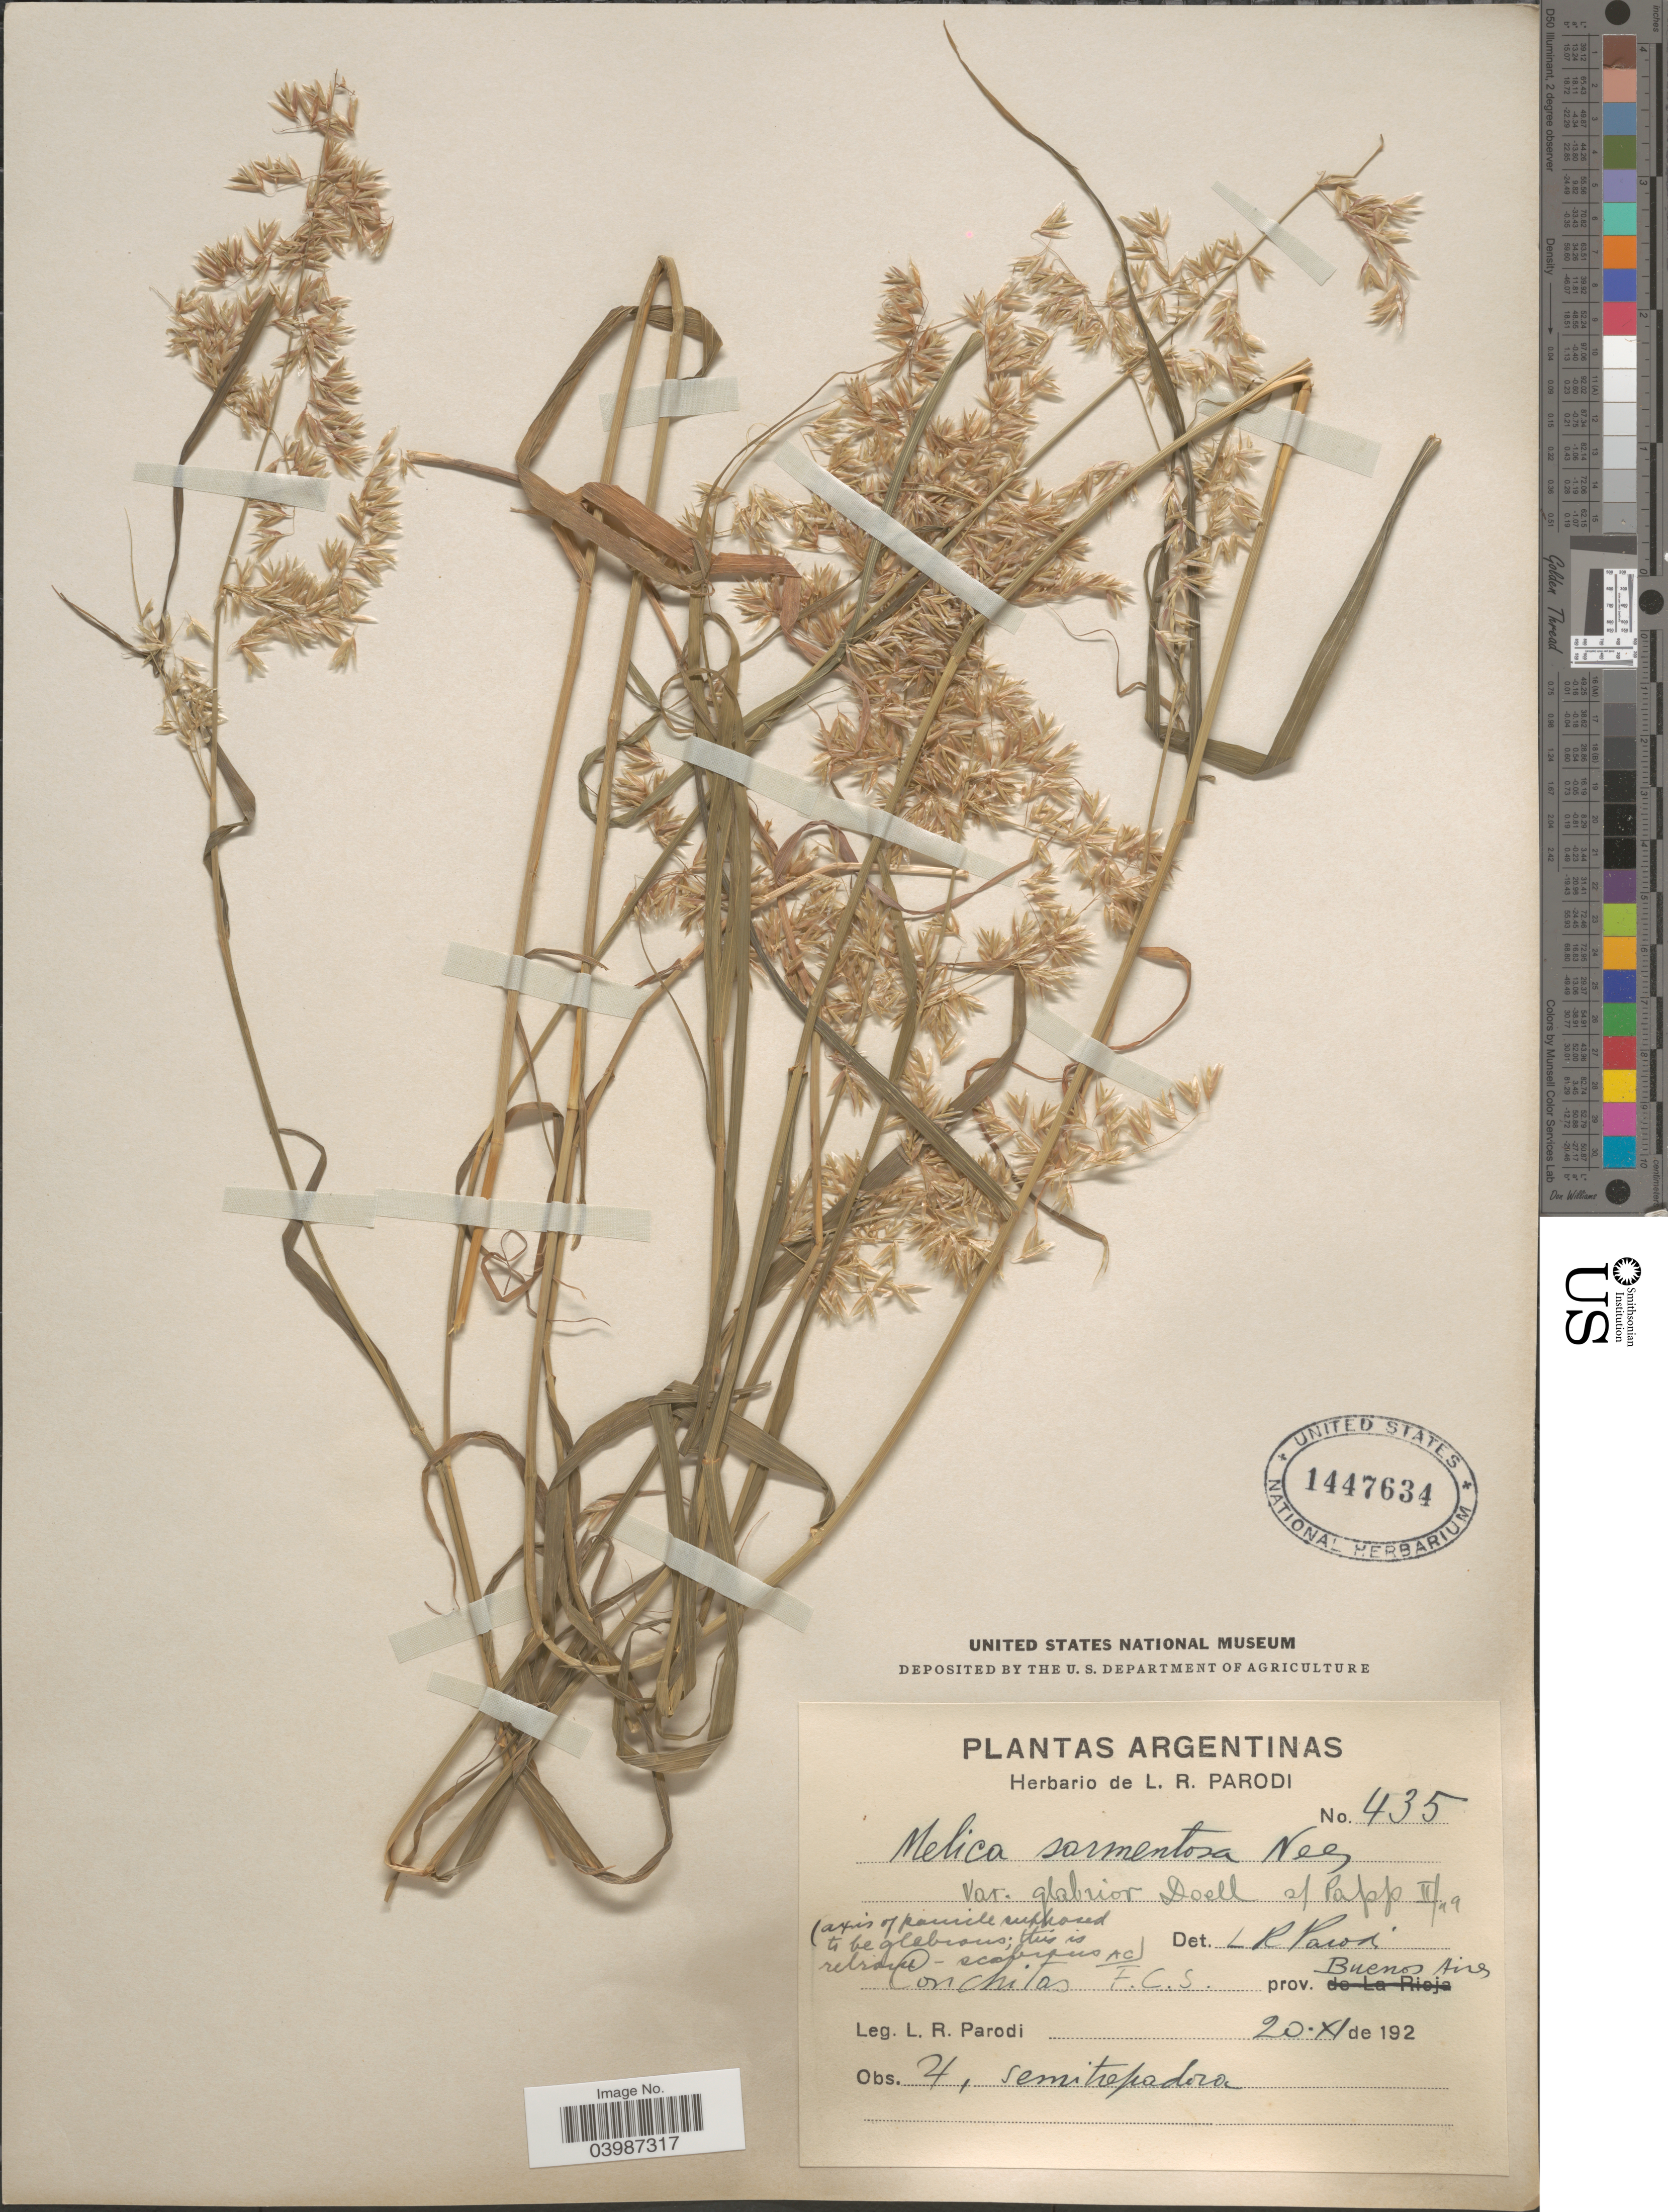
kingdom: Plantae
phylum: Tracheophyta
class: Liliopsida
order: Poales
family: Poaceae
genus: Melica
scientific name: Melica sarmentosa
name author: Nees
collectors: L. R. Parodi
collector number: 435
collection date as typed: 20.XI de 192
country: Argentina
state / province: Buenos Aires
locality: Conchitas F.C.S.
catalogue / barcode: US 1447634